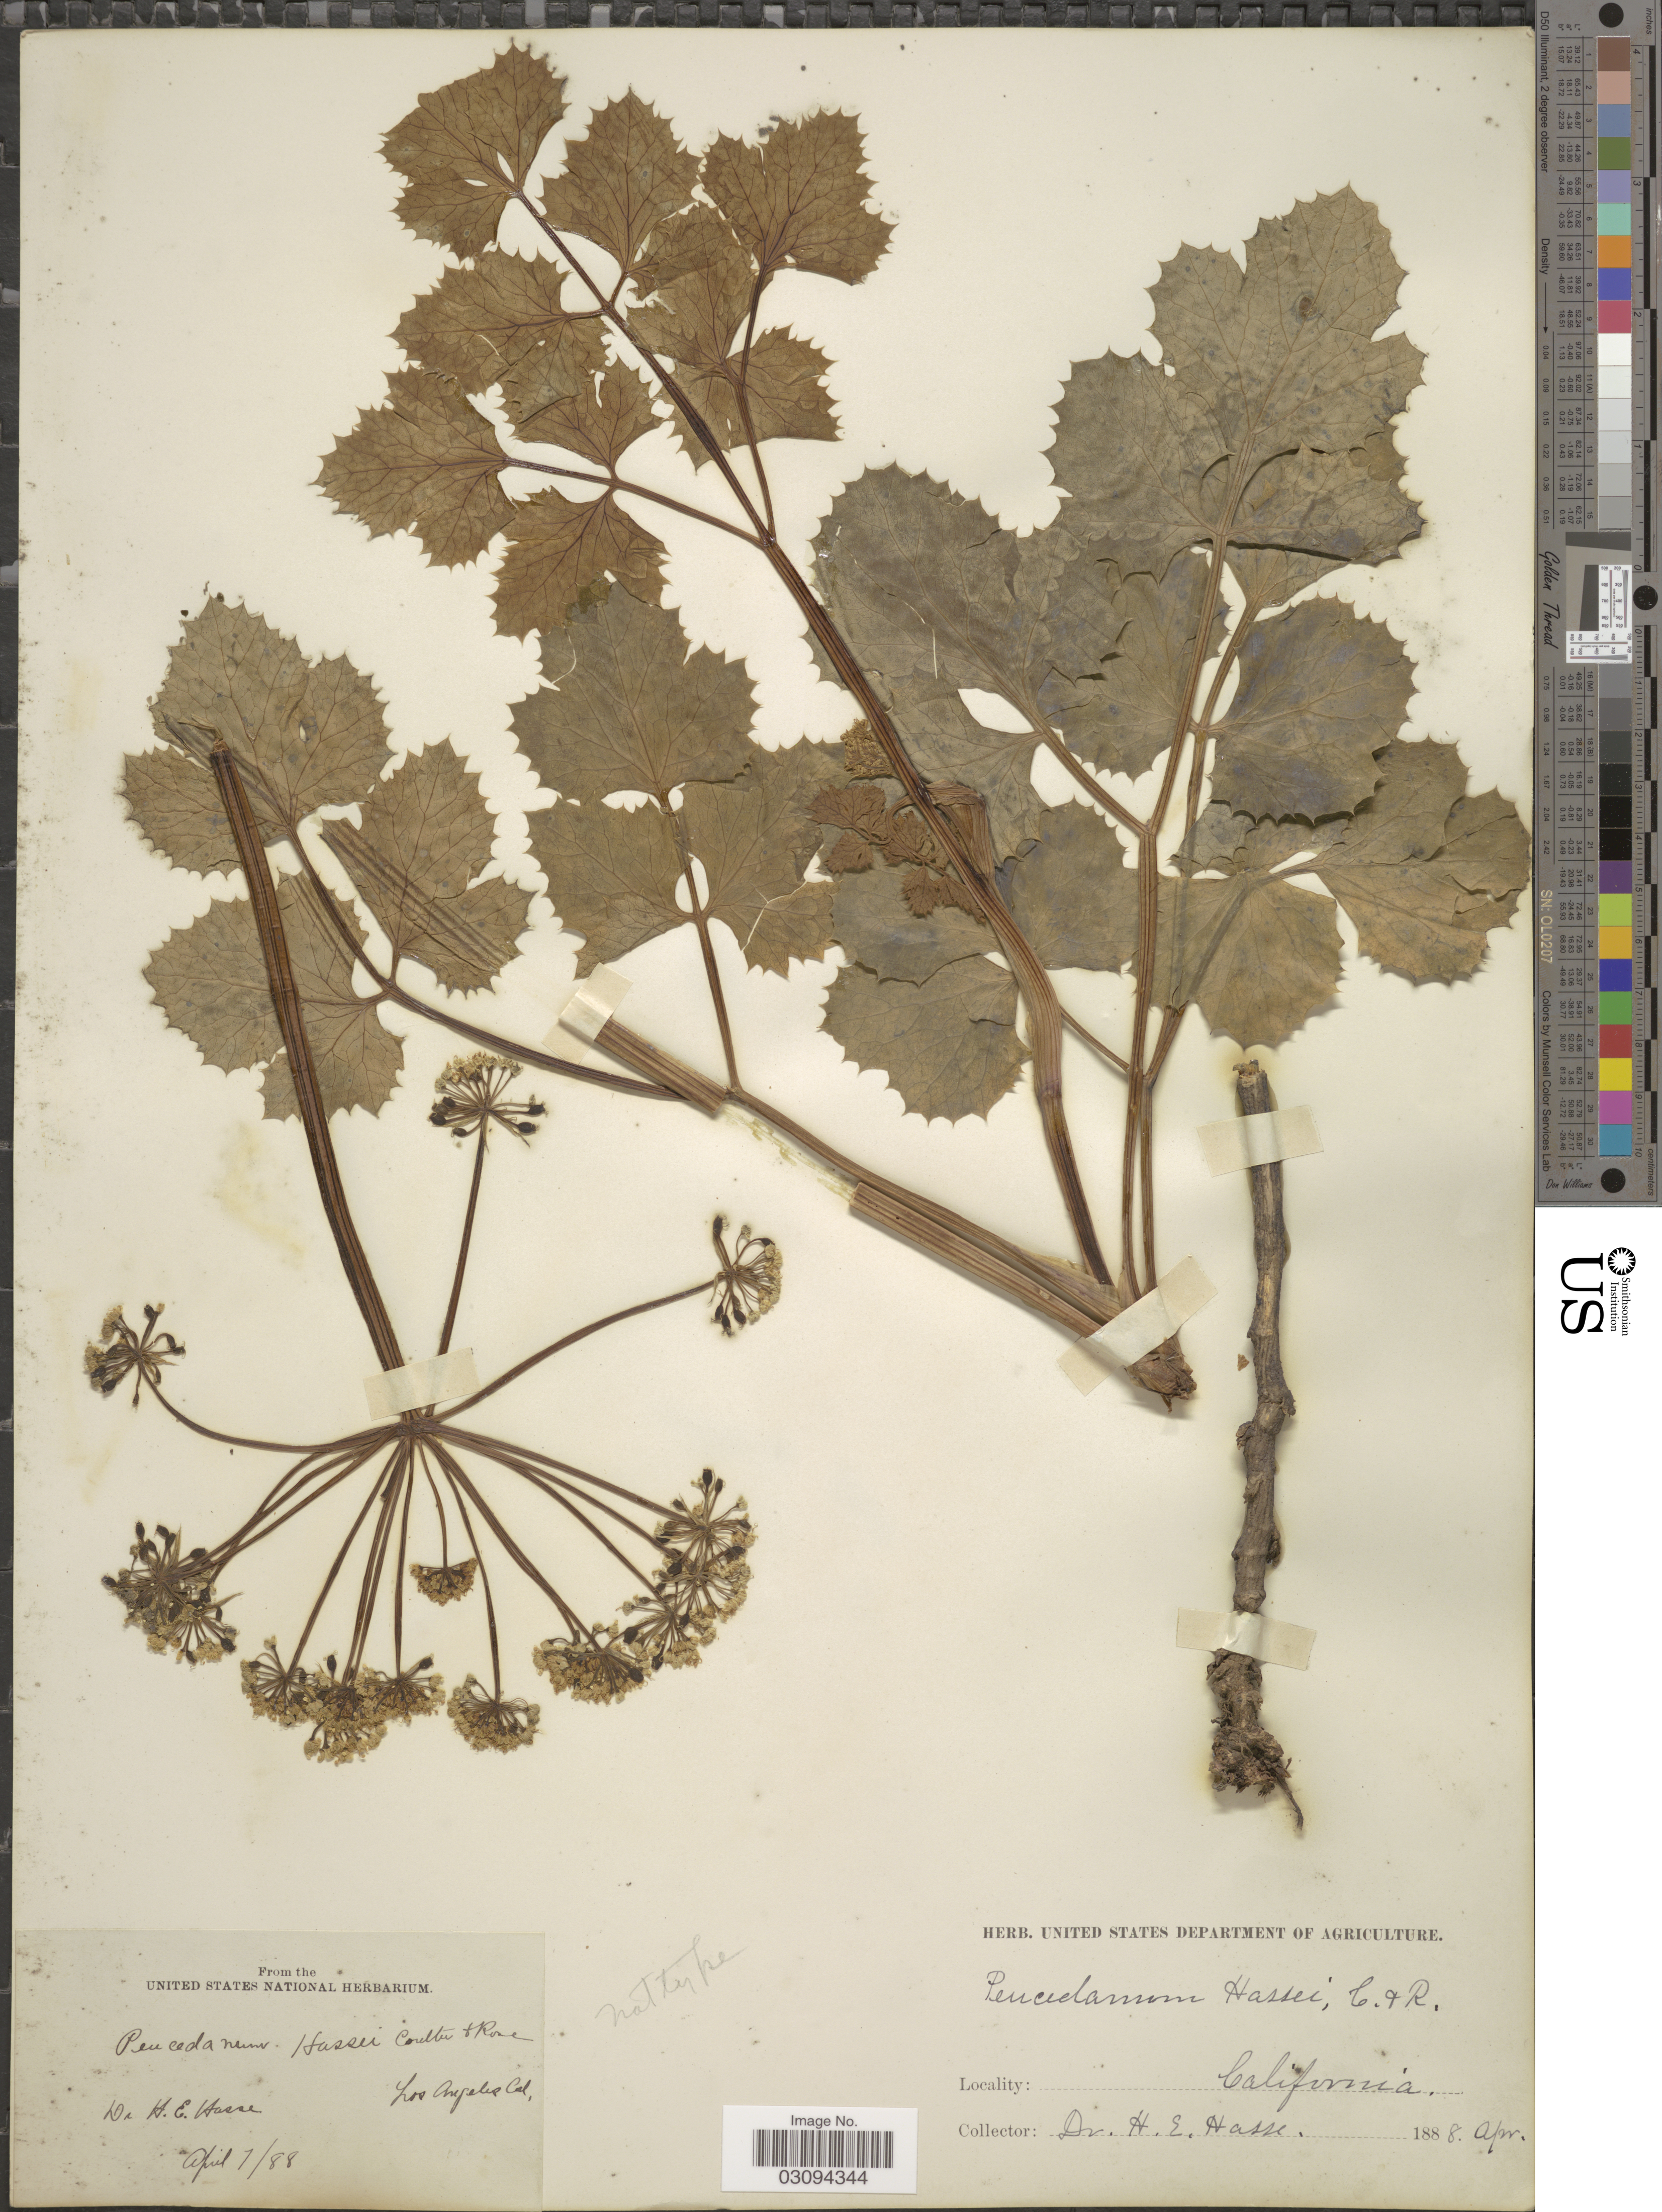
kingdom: Plantae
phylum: Tracheophyta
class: Magnoliopsida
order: Apiales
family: Apiaceae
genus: Lomatium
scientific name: Lomatium lucidum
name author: (Nutt. ex Torr. & A. Gray) Jeps.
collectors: H. E. Hasse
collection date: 1888-04-07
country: United States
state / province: California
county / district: Los Angeles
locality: Los Angeles.